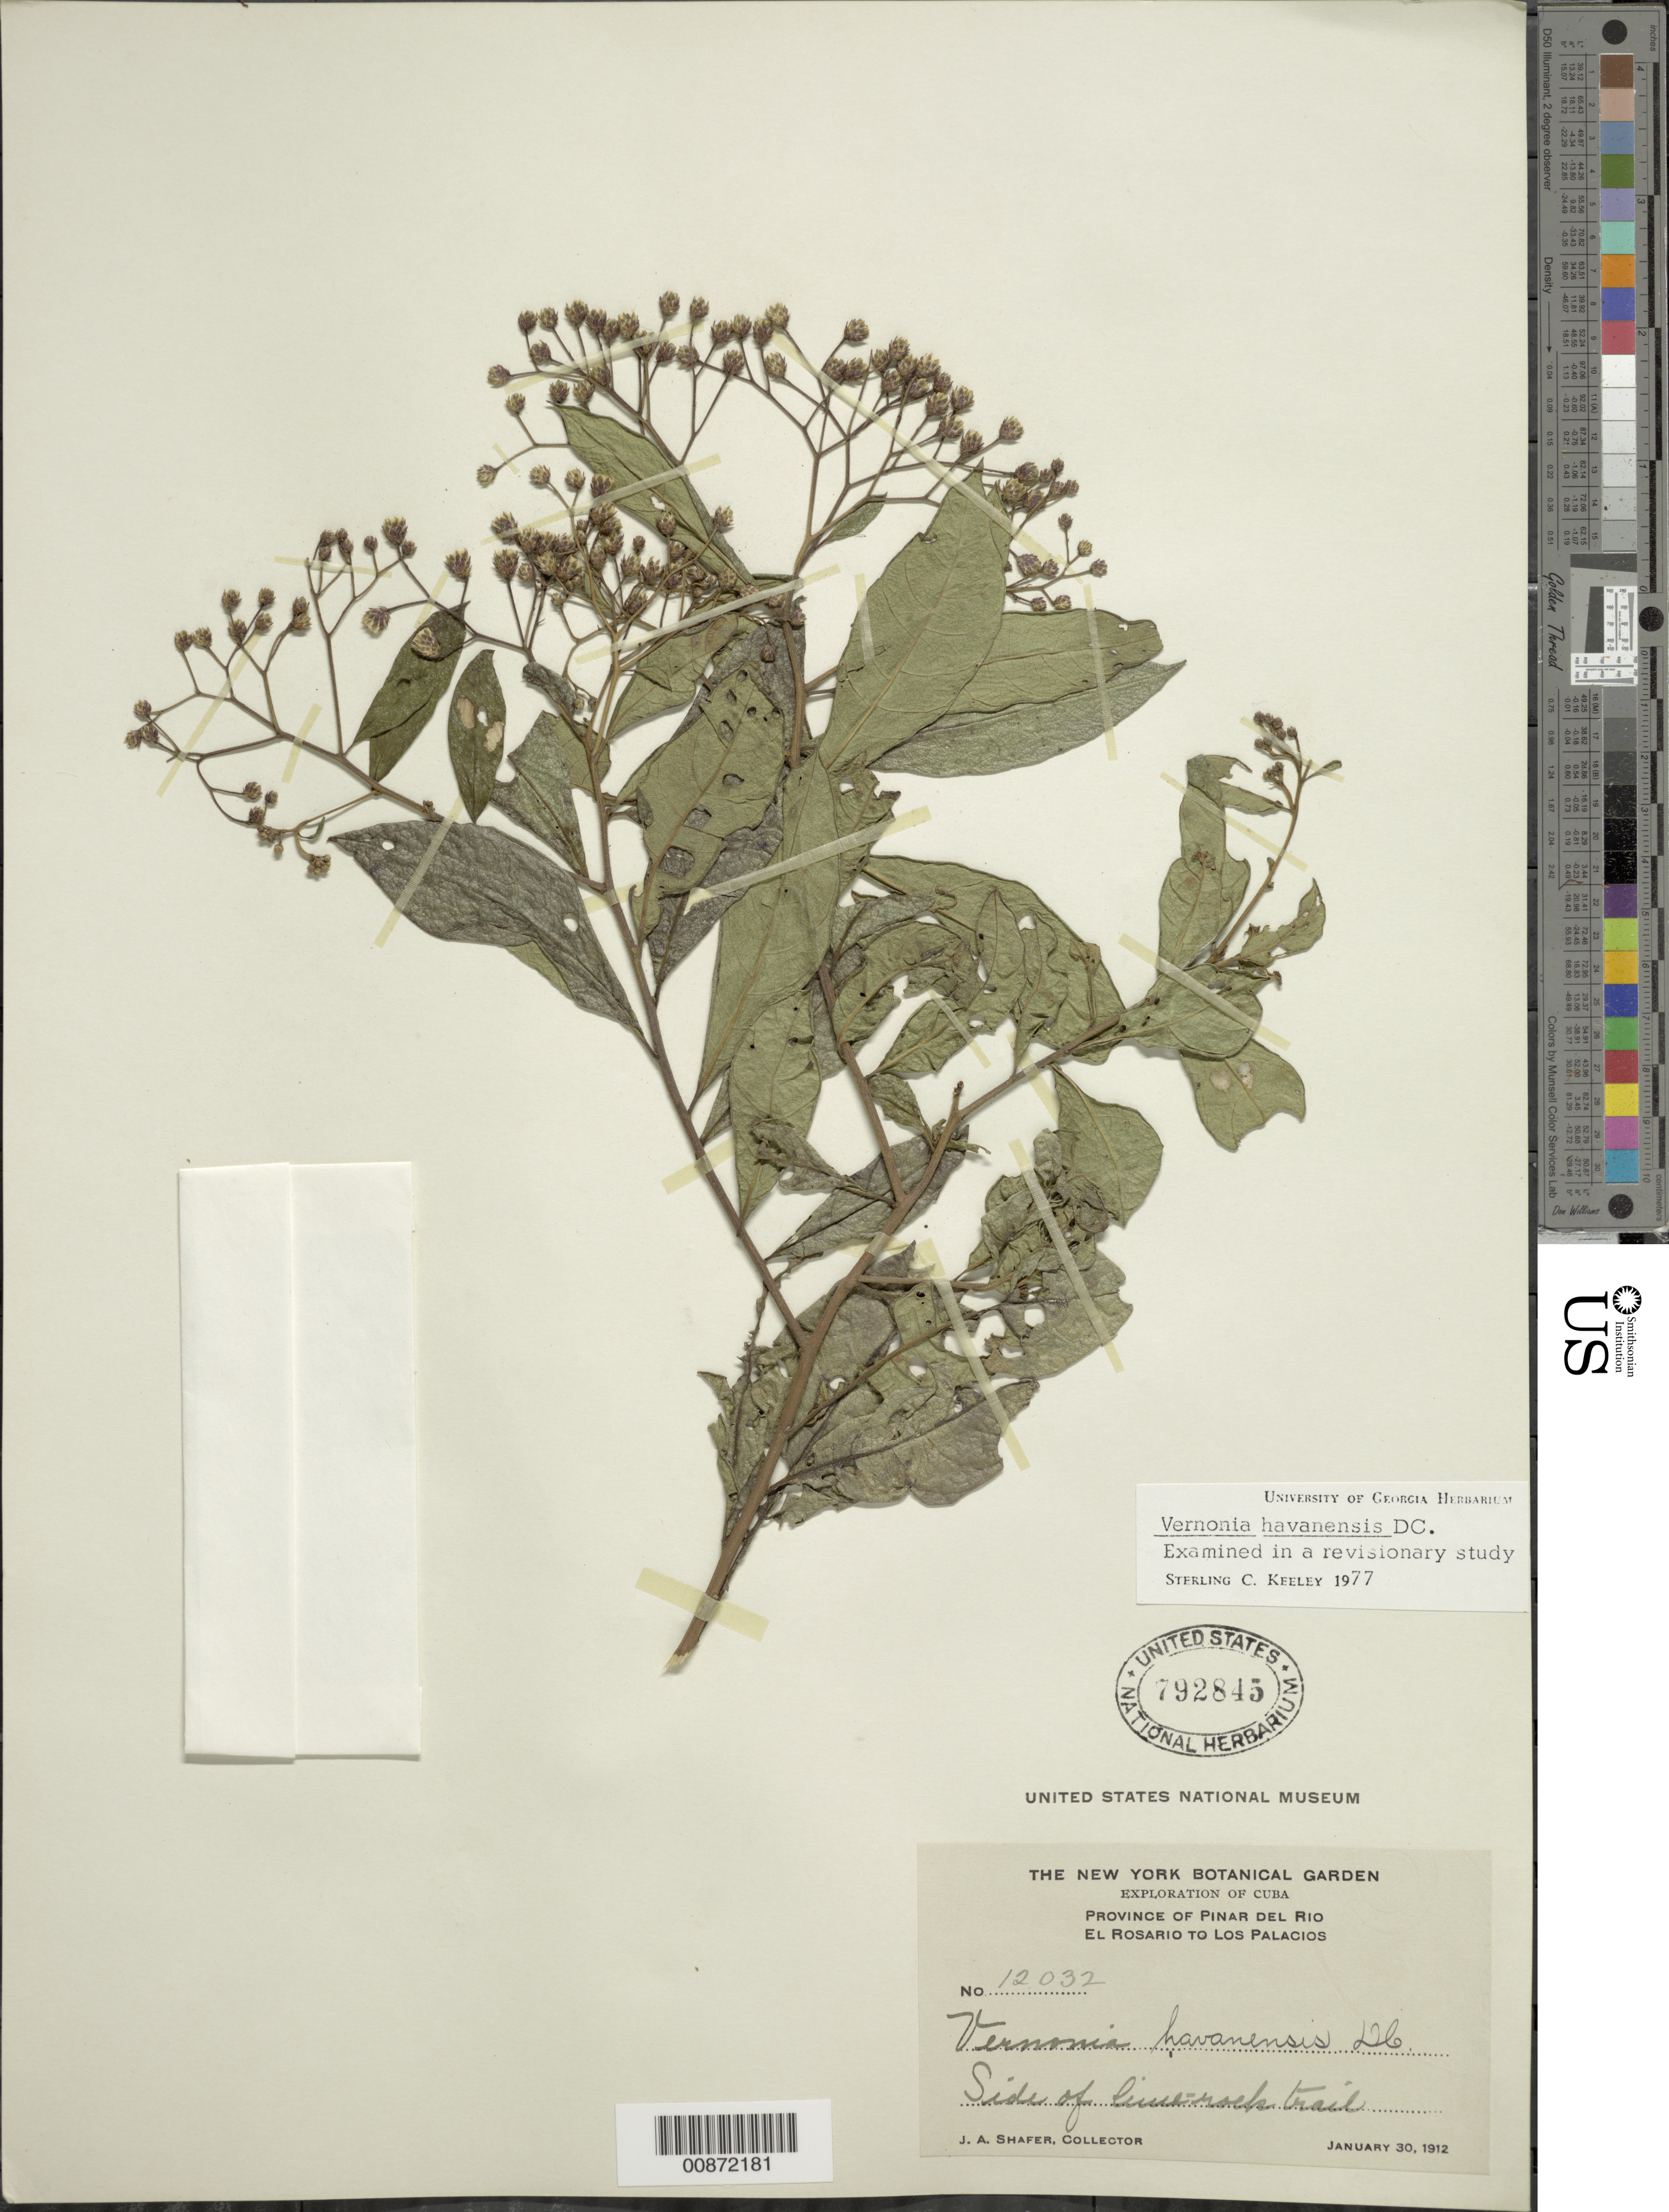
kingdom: Plantae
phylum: Tracheophyta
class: Magnoliopsida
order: Asterales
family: Asteraceae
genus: Vernonanthura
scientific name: Vernonanthura havanensis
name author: (DC.) H. Rob.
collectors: J. A. Shafer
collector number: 12032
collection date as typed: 30 Jan 1912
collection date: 1912-01-30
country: Cuba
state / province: Pinar del Río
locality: El Rosario to Los Palacios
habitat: Side of lime-rock trail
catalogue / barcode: US 792845